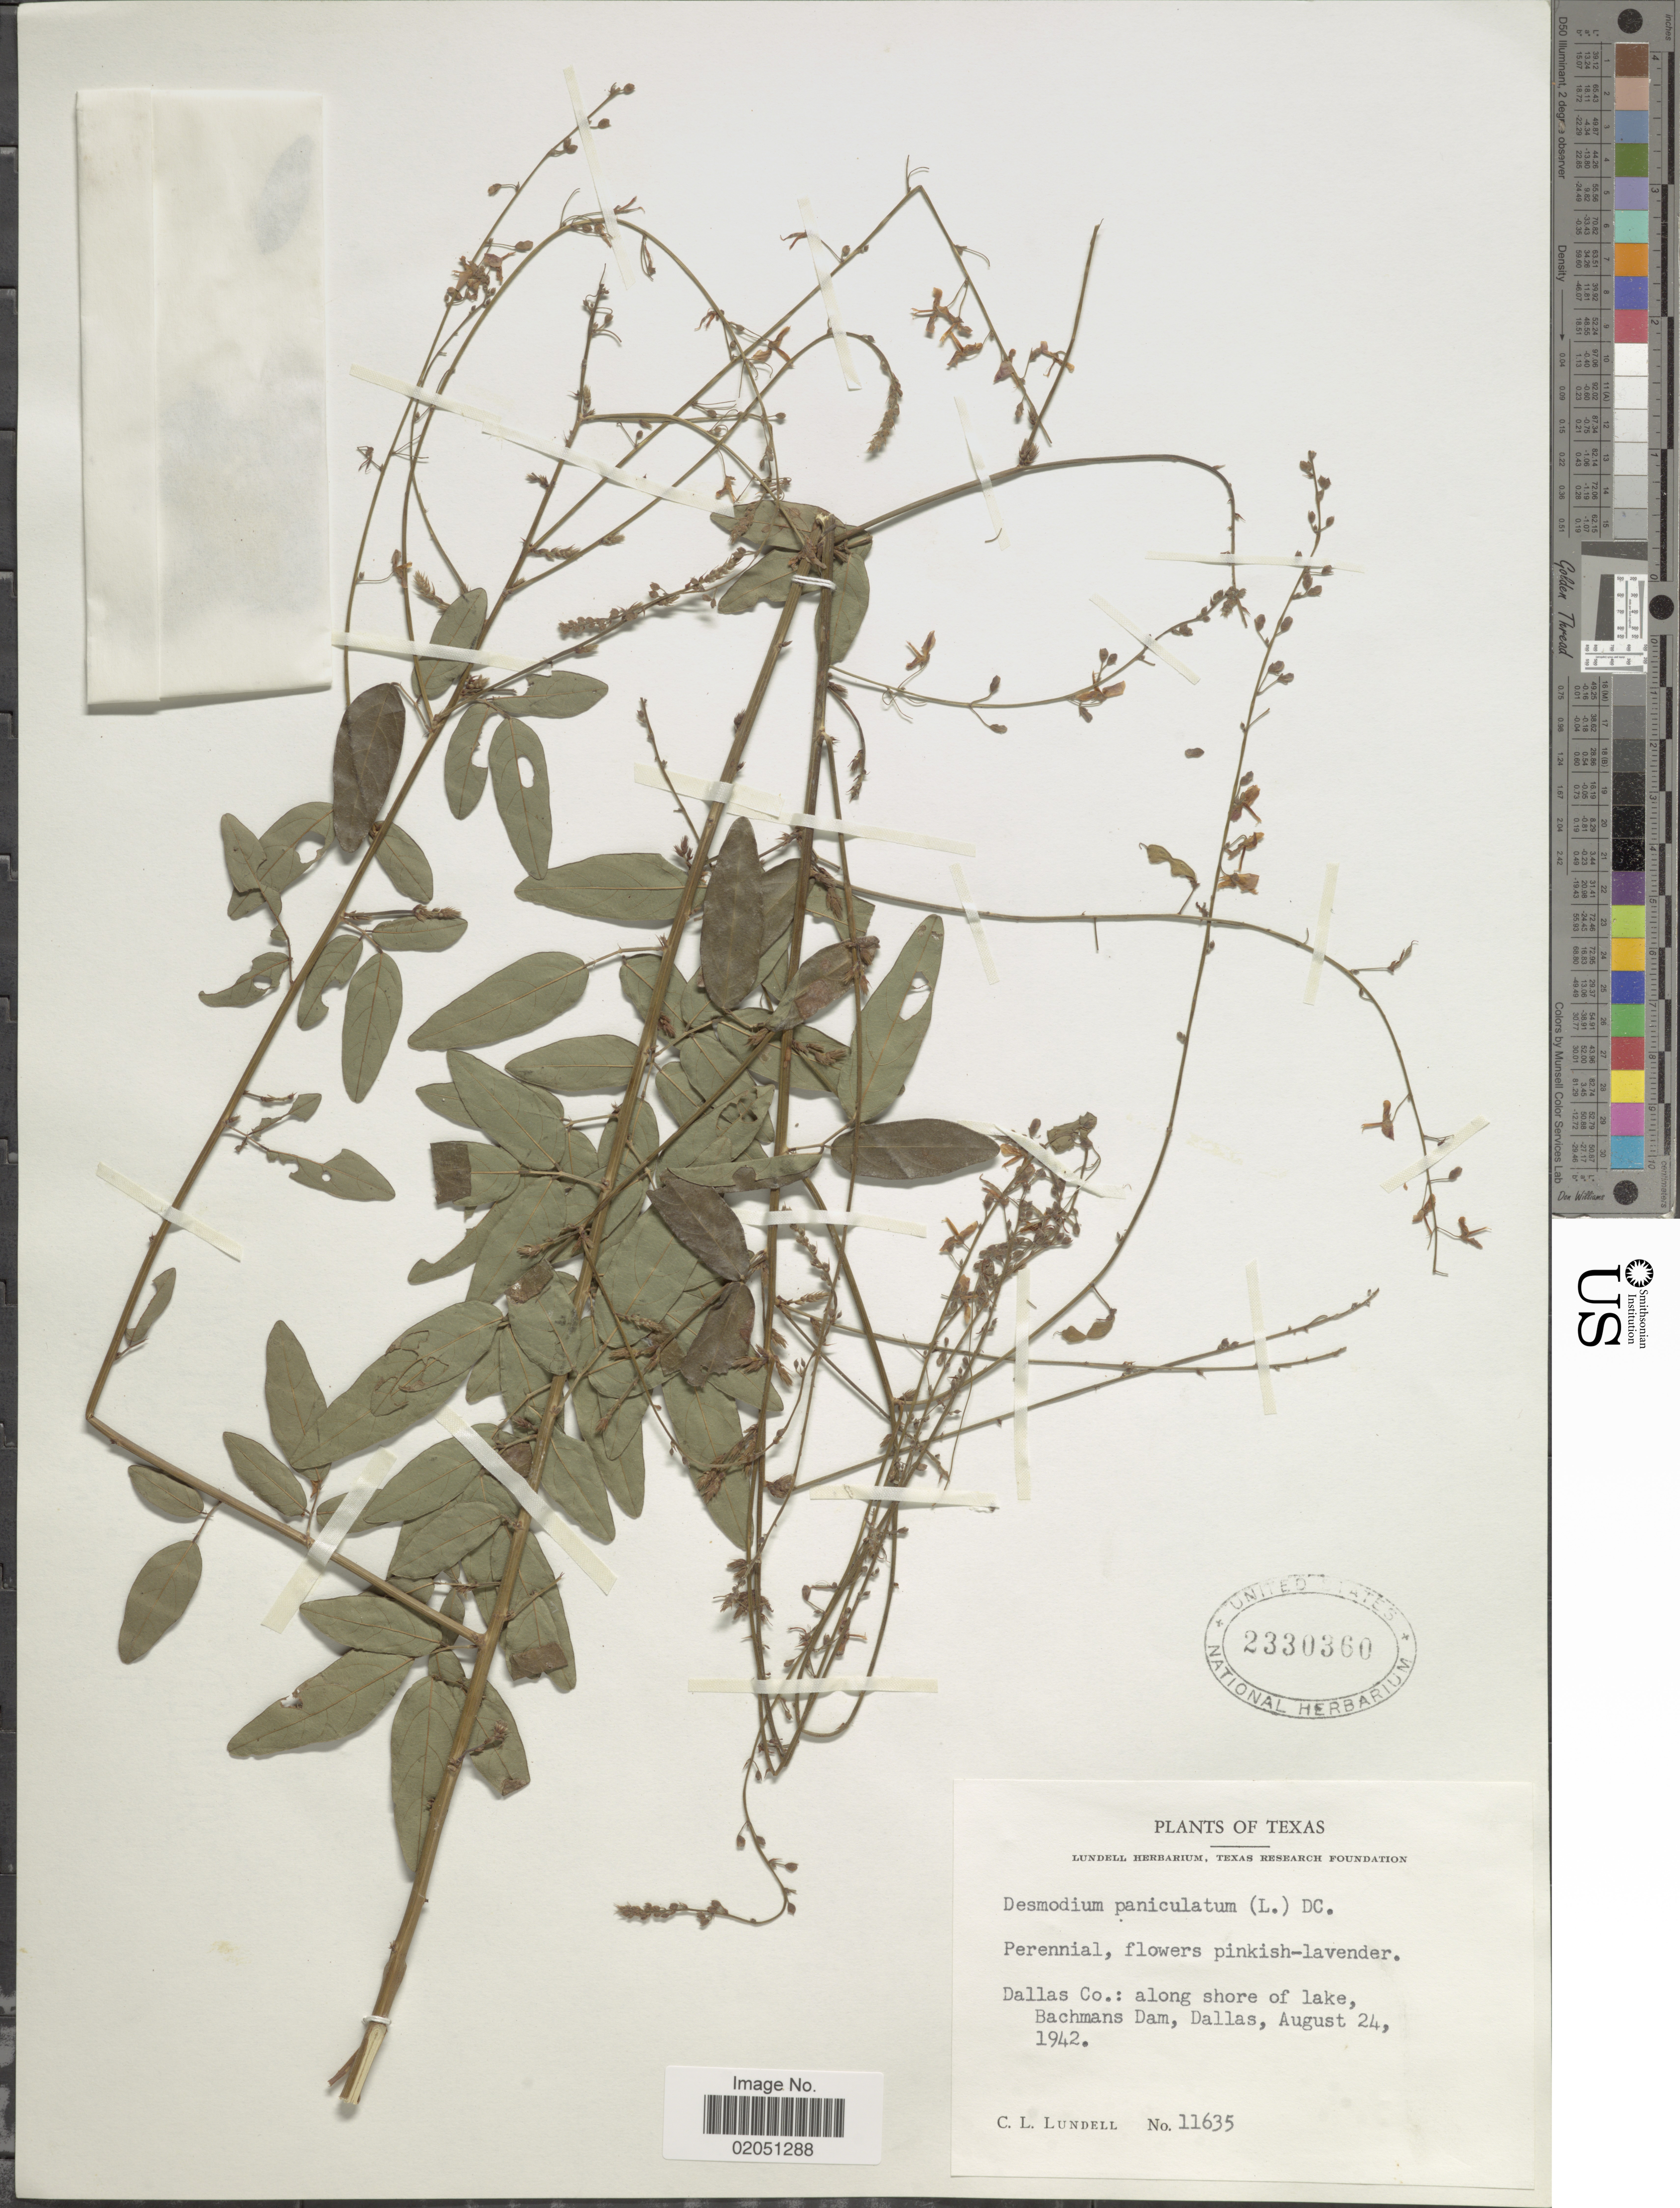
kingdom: Plantae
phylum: Tracheophyta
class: Magnoliopsida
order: Fabales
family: Fabaceae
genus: Desmodium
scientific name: Desmodium paniculatum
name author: (L.) DC.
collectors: C. L. Lundell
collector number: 11635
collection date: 1942-08-24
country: United States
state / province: Texas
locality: Dallas Co: along shore of lake, Bachmans Dam, Dallas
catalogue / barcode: US 2330360